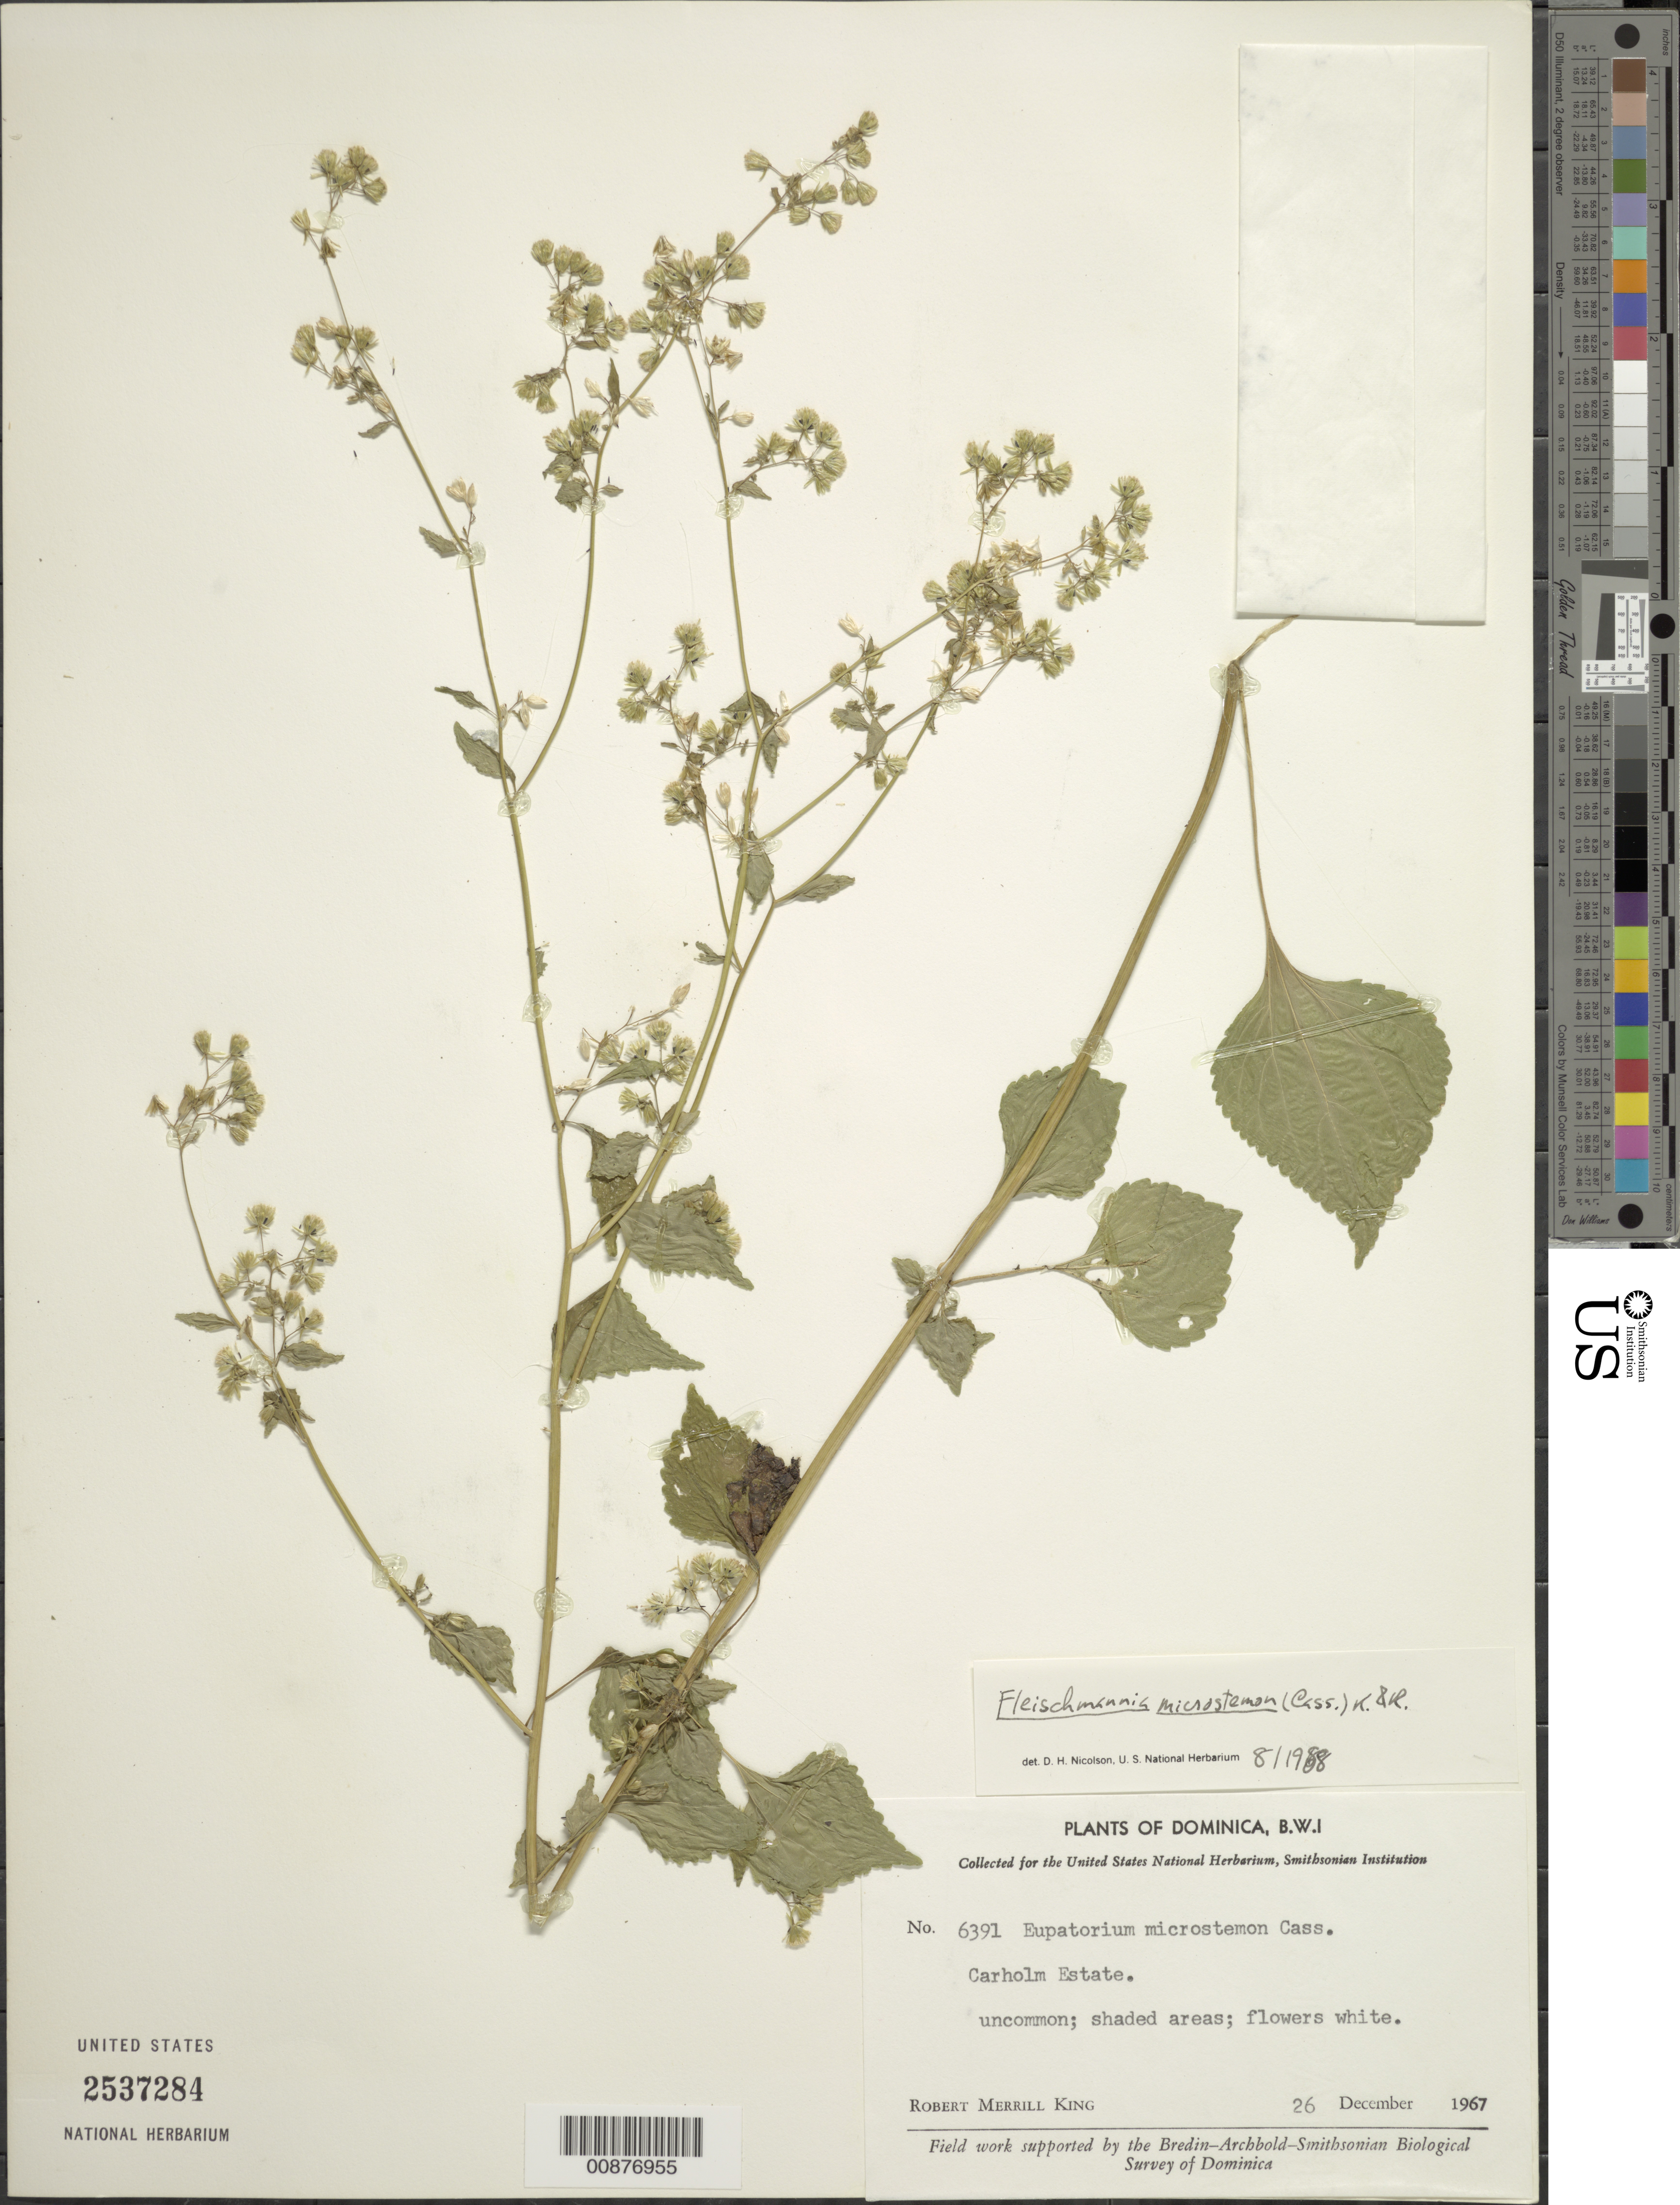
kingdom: Plantae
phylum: Tracheophyta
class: Magnoliopsida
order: Asterales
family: Asteraceae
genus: Fleischmannia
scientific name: Fleischmannia microstemon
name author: (Cass.) R.M. King & H. Rob.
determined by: Nicolson, Dan H.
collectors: R. M. King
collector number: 6391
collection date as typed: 26 Dec 1967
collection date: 1967-12-26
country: Dominica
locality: Carholm Estate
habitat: Shaded areas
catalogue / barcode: US 2537284